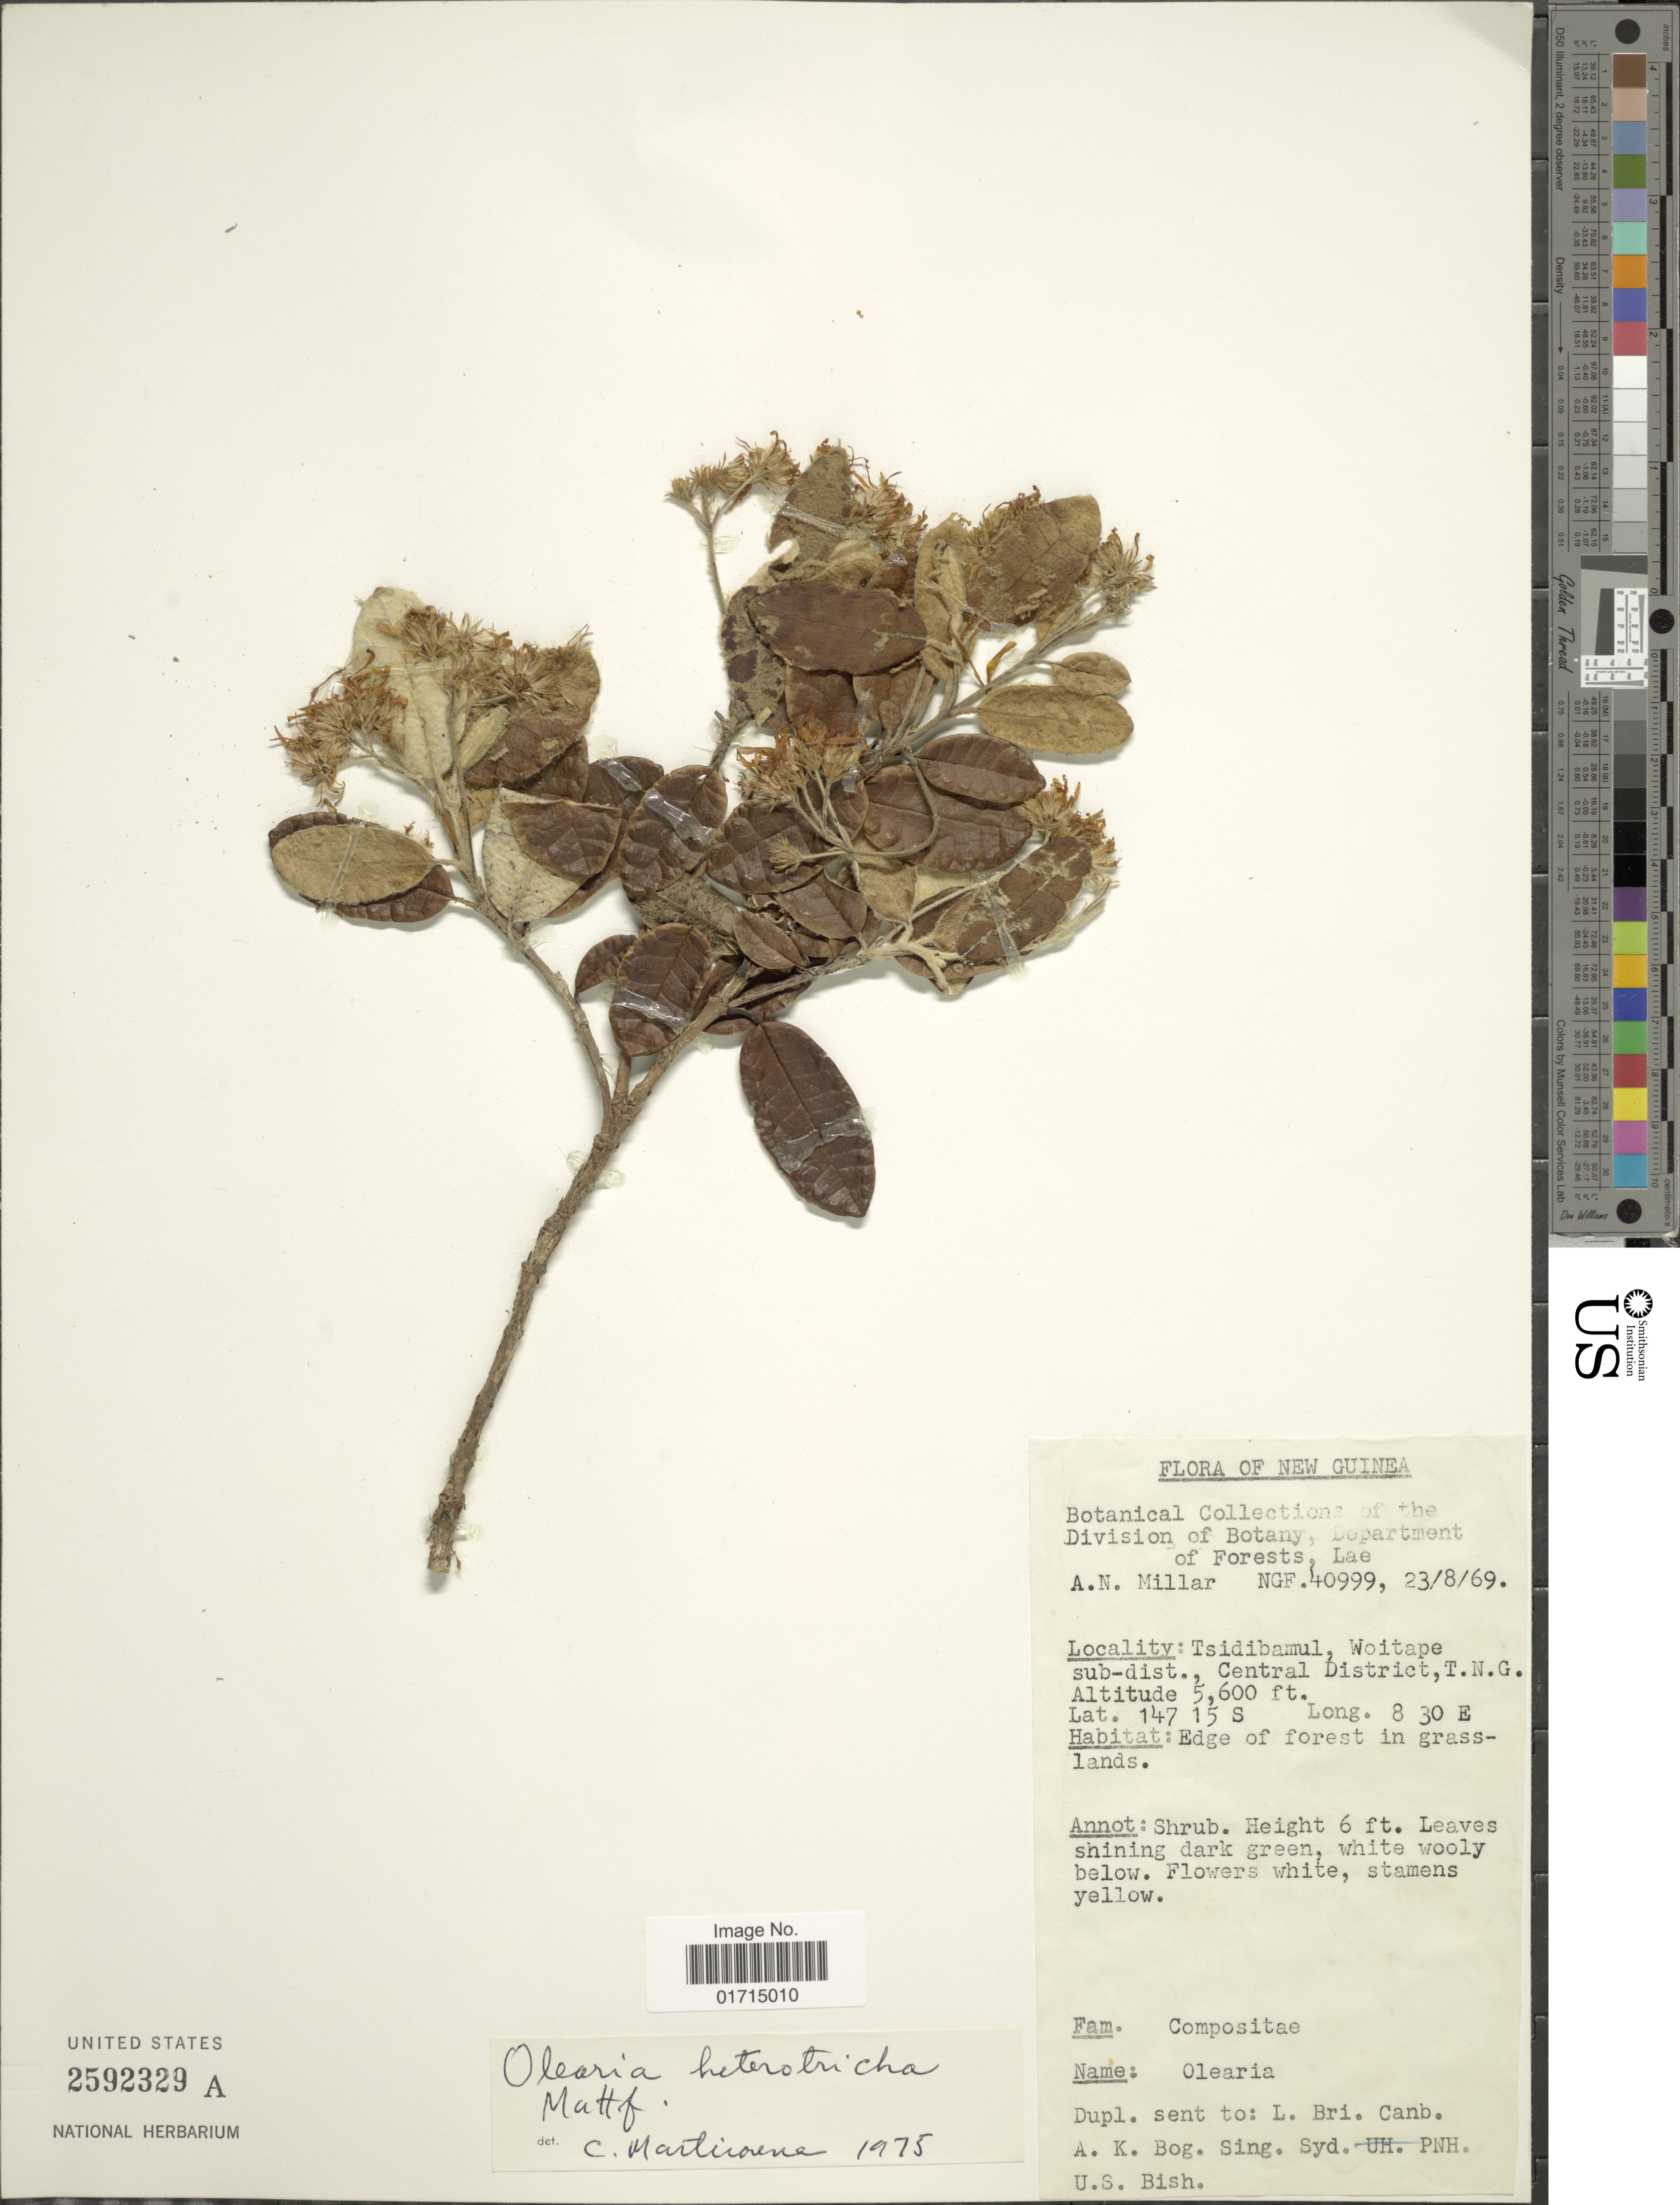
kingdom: Plantae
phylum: Tracheophyta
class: Magnoliopsida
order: Asterales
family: Asteraceae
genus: Olearia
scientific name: Olearia heterotricha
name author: Mattf.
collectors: A. Millar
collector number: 40999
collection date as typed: Transcribed d/m/y: 23/8/69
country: Papua New Guinea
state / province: Central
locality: Tsidibamul, Woitape sub-dist., Central District,T. N. G.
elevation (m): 1707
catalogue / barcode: US 2592329A